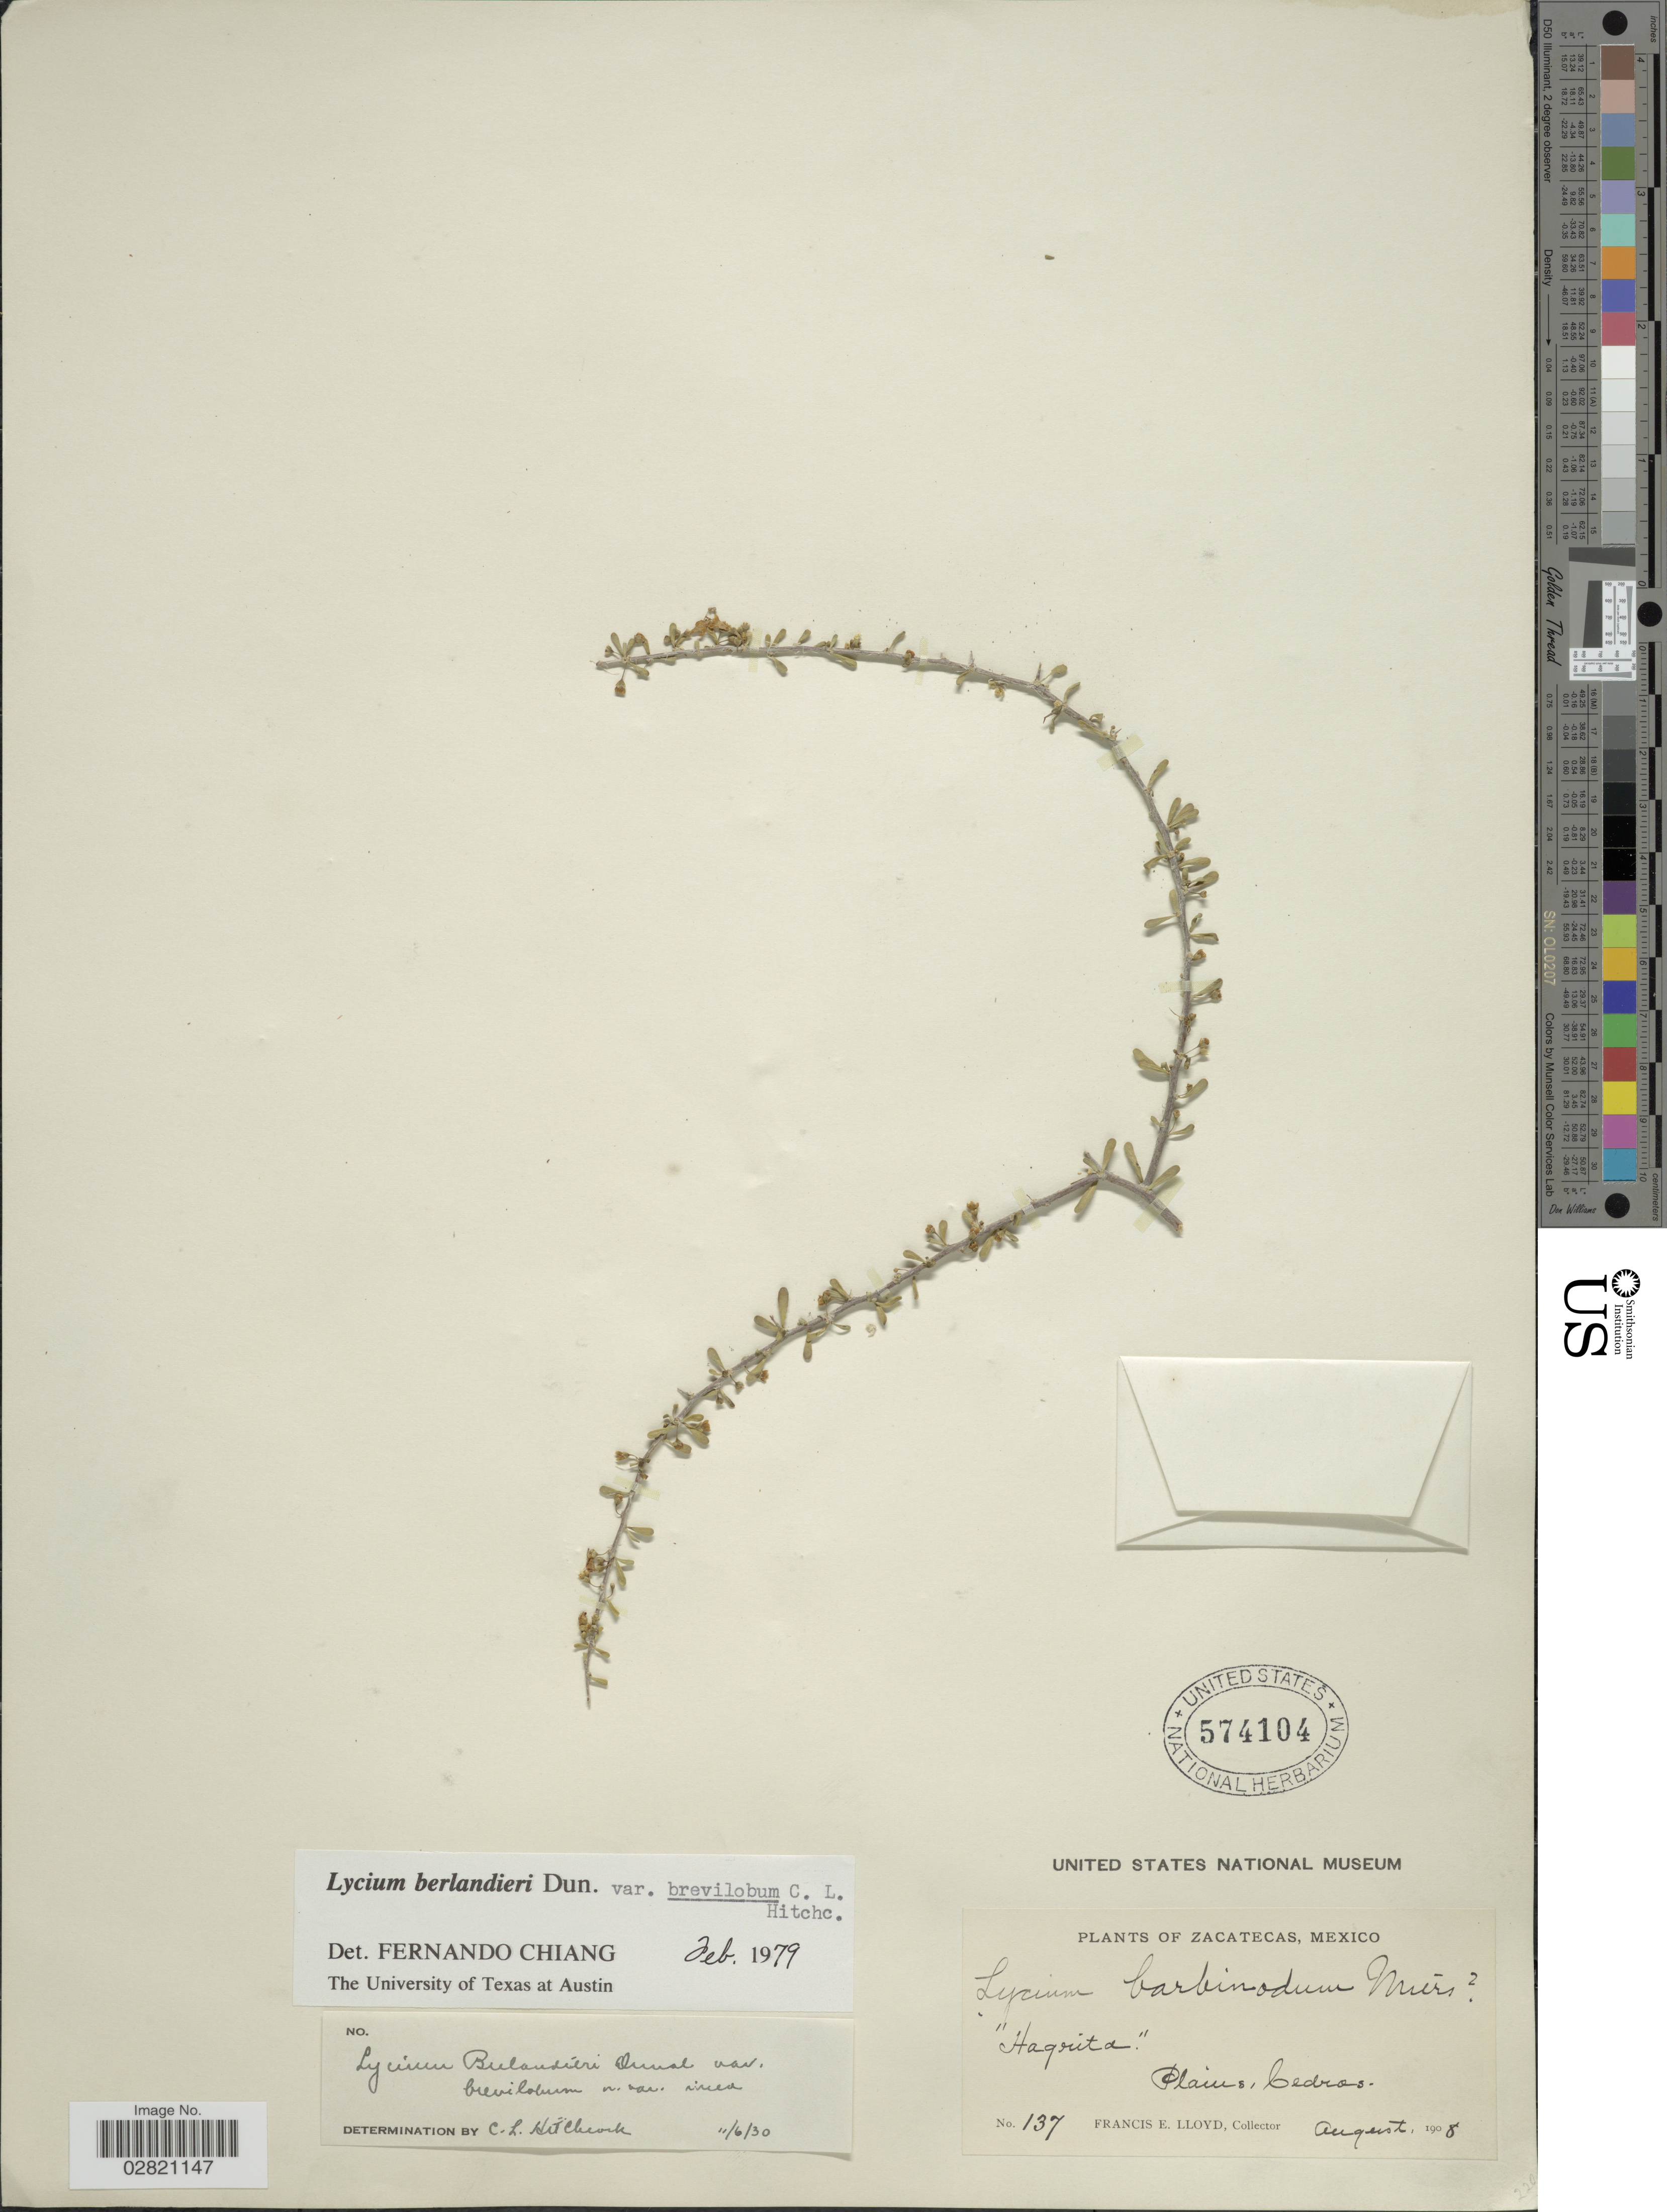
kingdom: Plantae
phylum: Tracheophyta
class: Magnoliopsida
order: Solanales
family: Solanaceae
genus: Lycium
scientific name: Lycium berlandieri var. parviflorum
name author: (A. Gray) A. Terracc.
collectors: Lloyd, C. E.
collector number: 137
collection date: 1908-08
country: Mexico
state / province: Zacatecas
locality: Plains, Cedros.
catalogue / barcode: US 574104